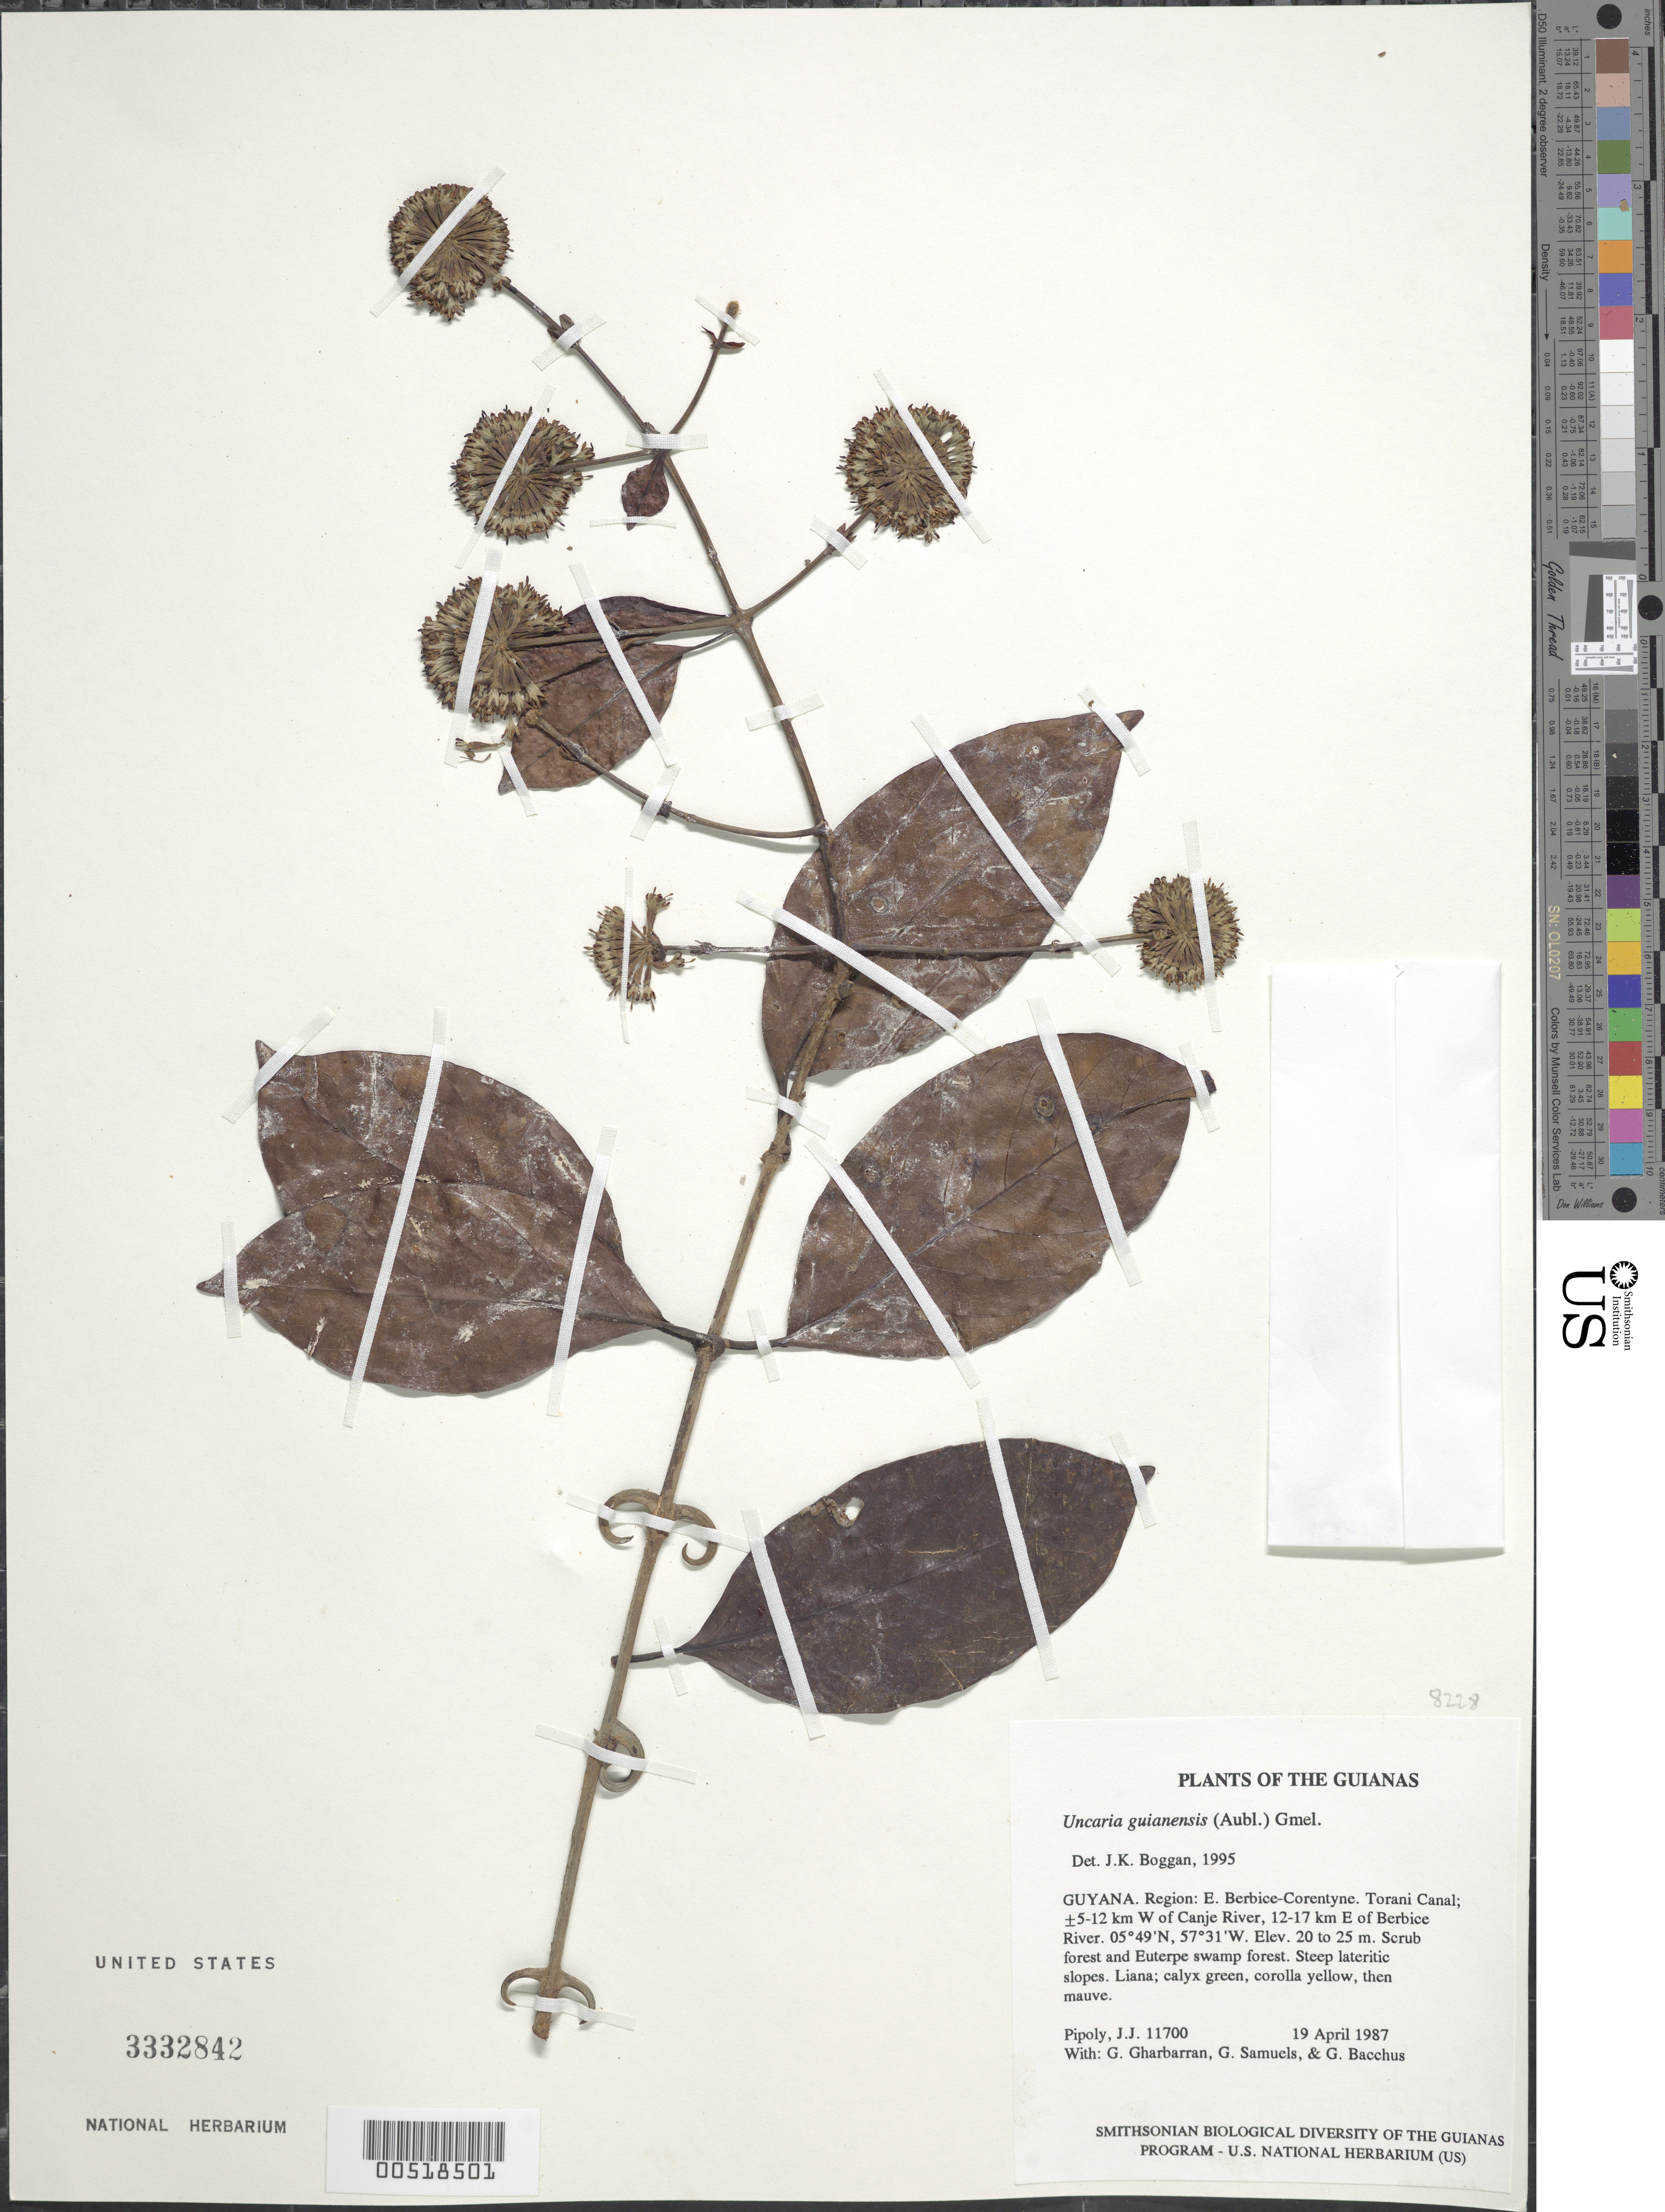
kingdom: Plantae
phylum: Tracheophyta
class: Magnoliopsida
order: Gentianales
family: Rubiaceae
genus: Uncaria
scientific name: Uncaria guianensis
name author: (Aubl.) J.F. Gmel.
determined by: Boggan, J. K., (US), NMNH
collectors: J. J. Pipoly, G. Gharbarran, G. Samuels & G. Bacchus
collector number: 11700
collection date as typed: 19 April 1987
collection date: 1987-04-19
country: Guyana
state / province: E. Berbice-Corentyne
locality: Torani Canal; ±5-12 km W of Canje River, 12-17 km E of Berbice River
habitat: Scrub forest and Euterpe Swamp forestSteep lateritic slopes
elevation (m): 20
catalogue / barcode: US 3332842